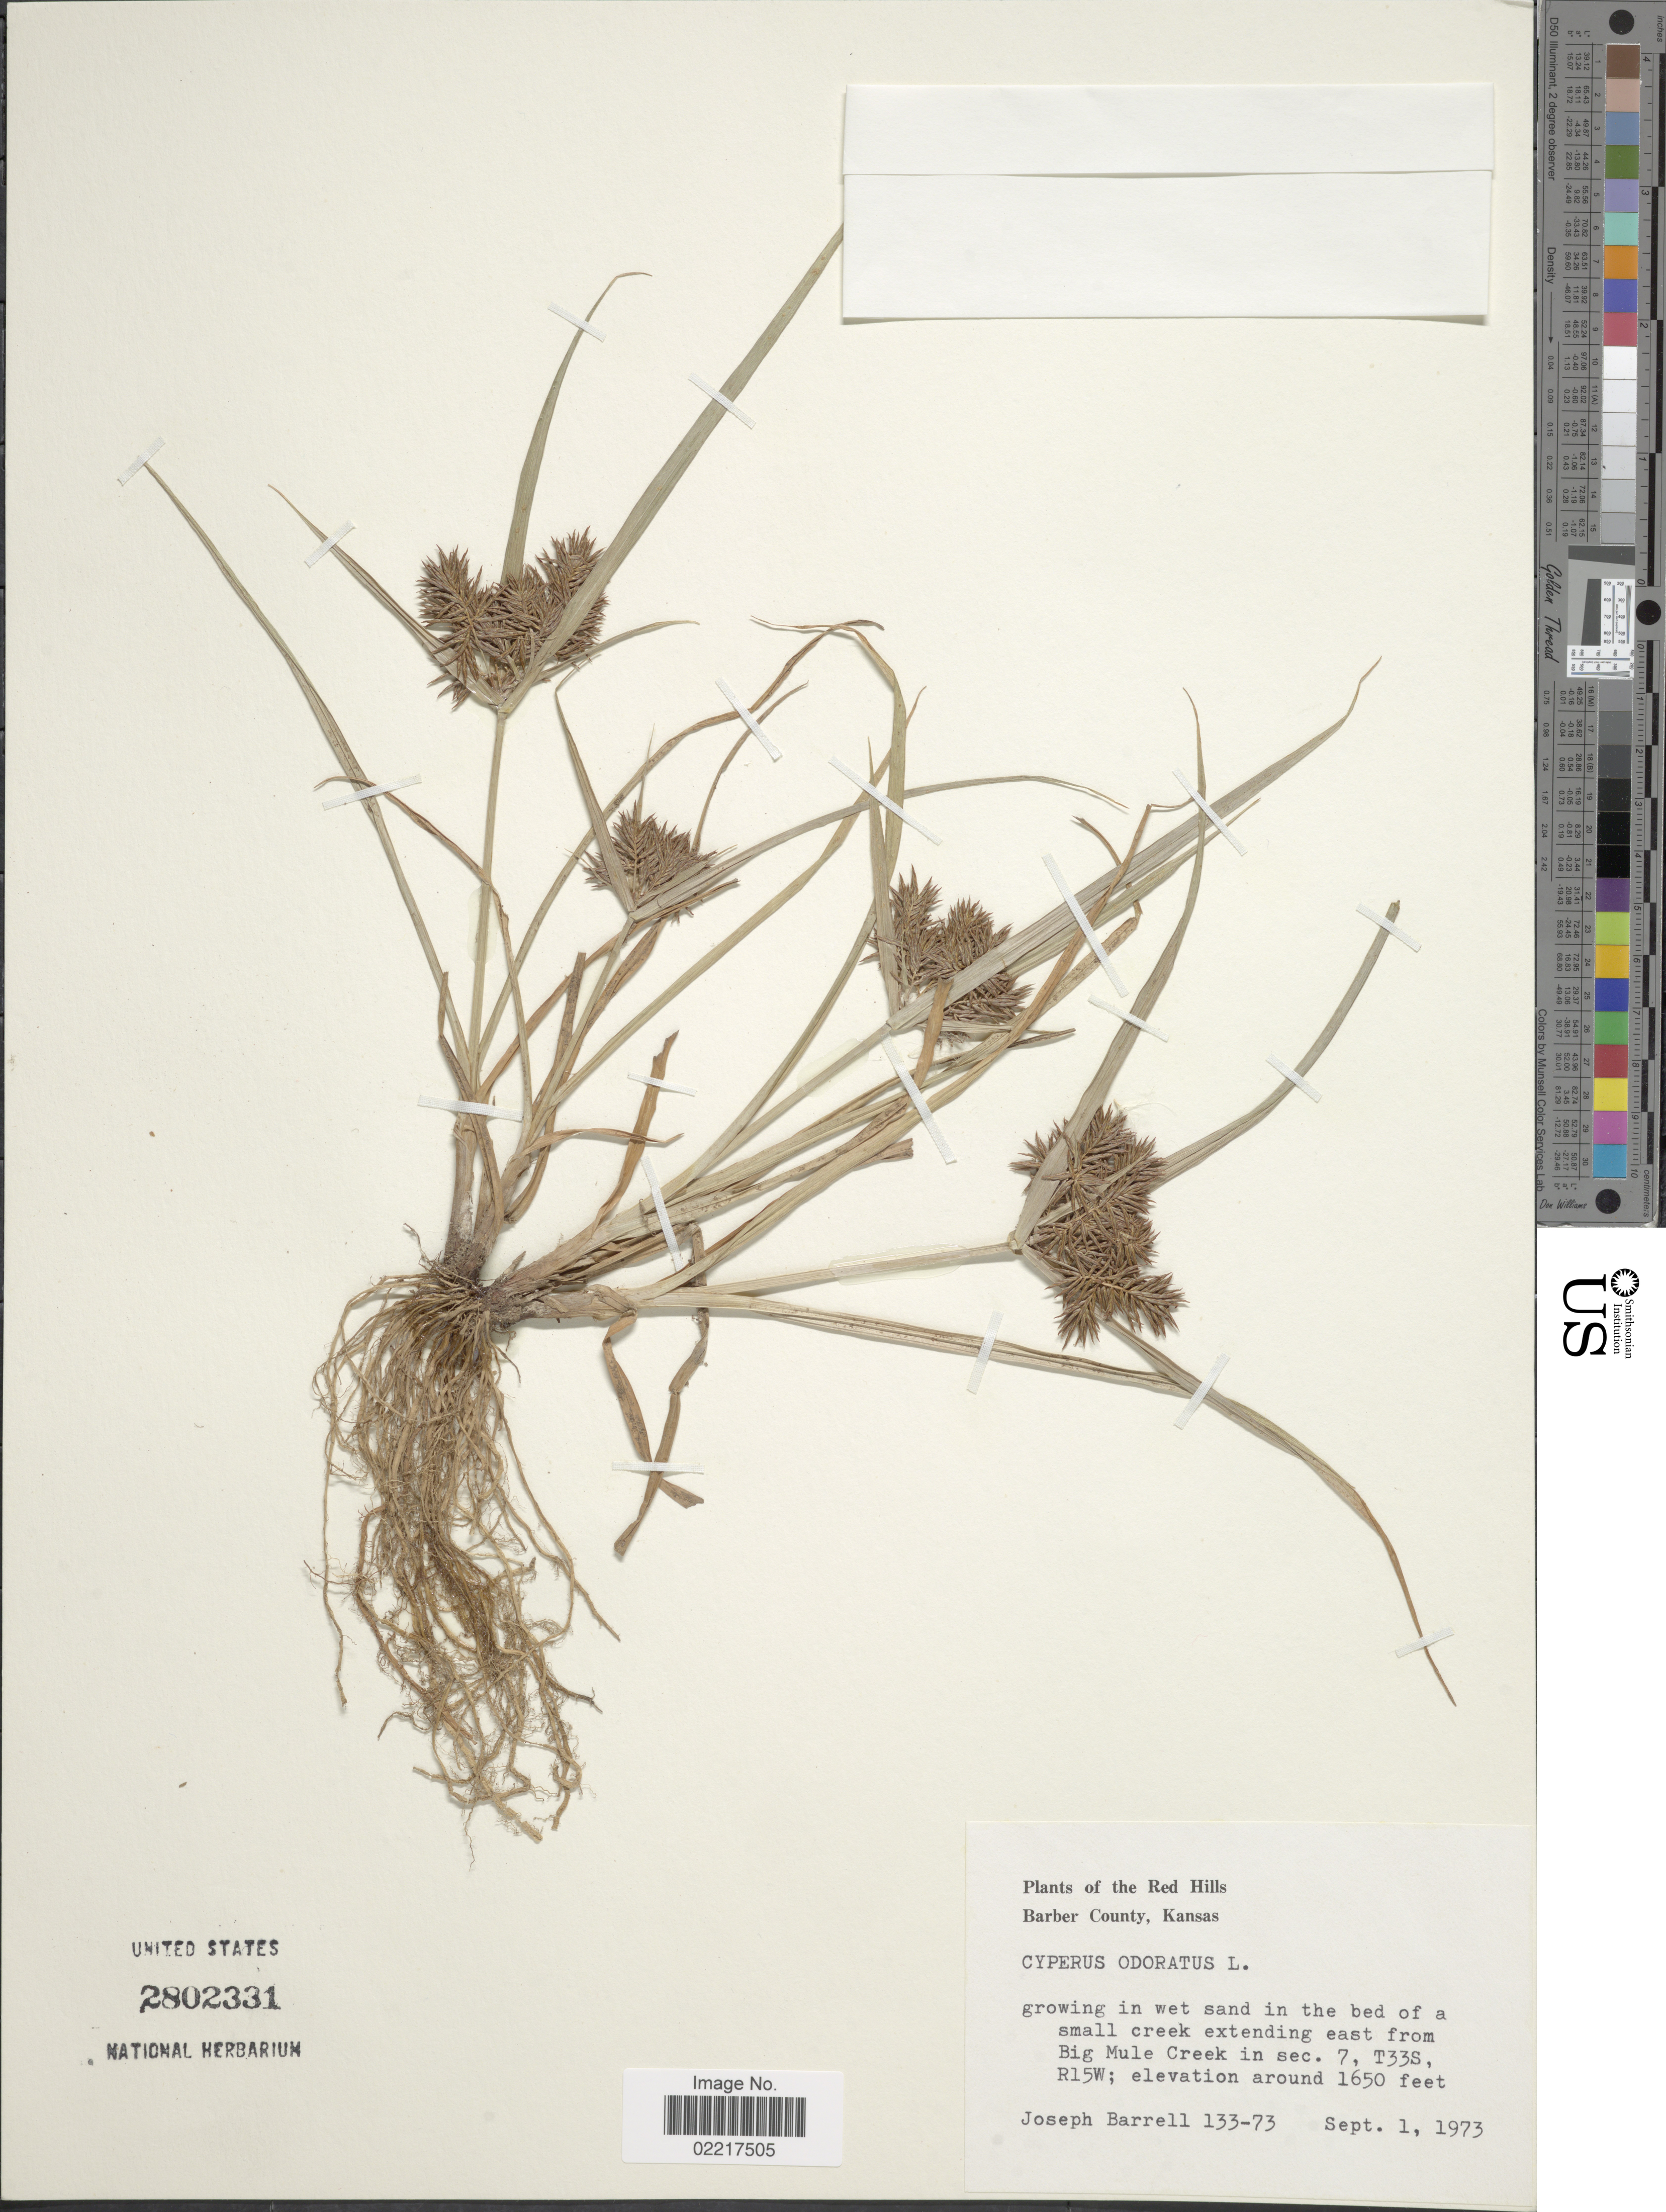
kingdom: Plantae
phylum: Tracheophyta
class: Liliopsida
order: Poales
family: Cyperaceae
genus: Cyperus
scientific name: Cyperus odoratus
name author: L.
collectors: J. Barrell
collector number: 133-73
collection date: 1973-09-01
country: United States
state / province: Kansas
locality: The Red Hills Barber County, growing in wet sand in the bed of a small creek extending east from Big Mule Creek in sec. 7, T33S, R15W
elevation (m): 503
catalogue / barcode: US 2802331